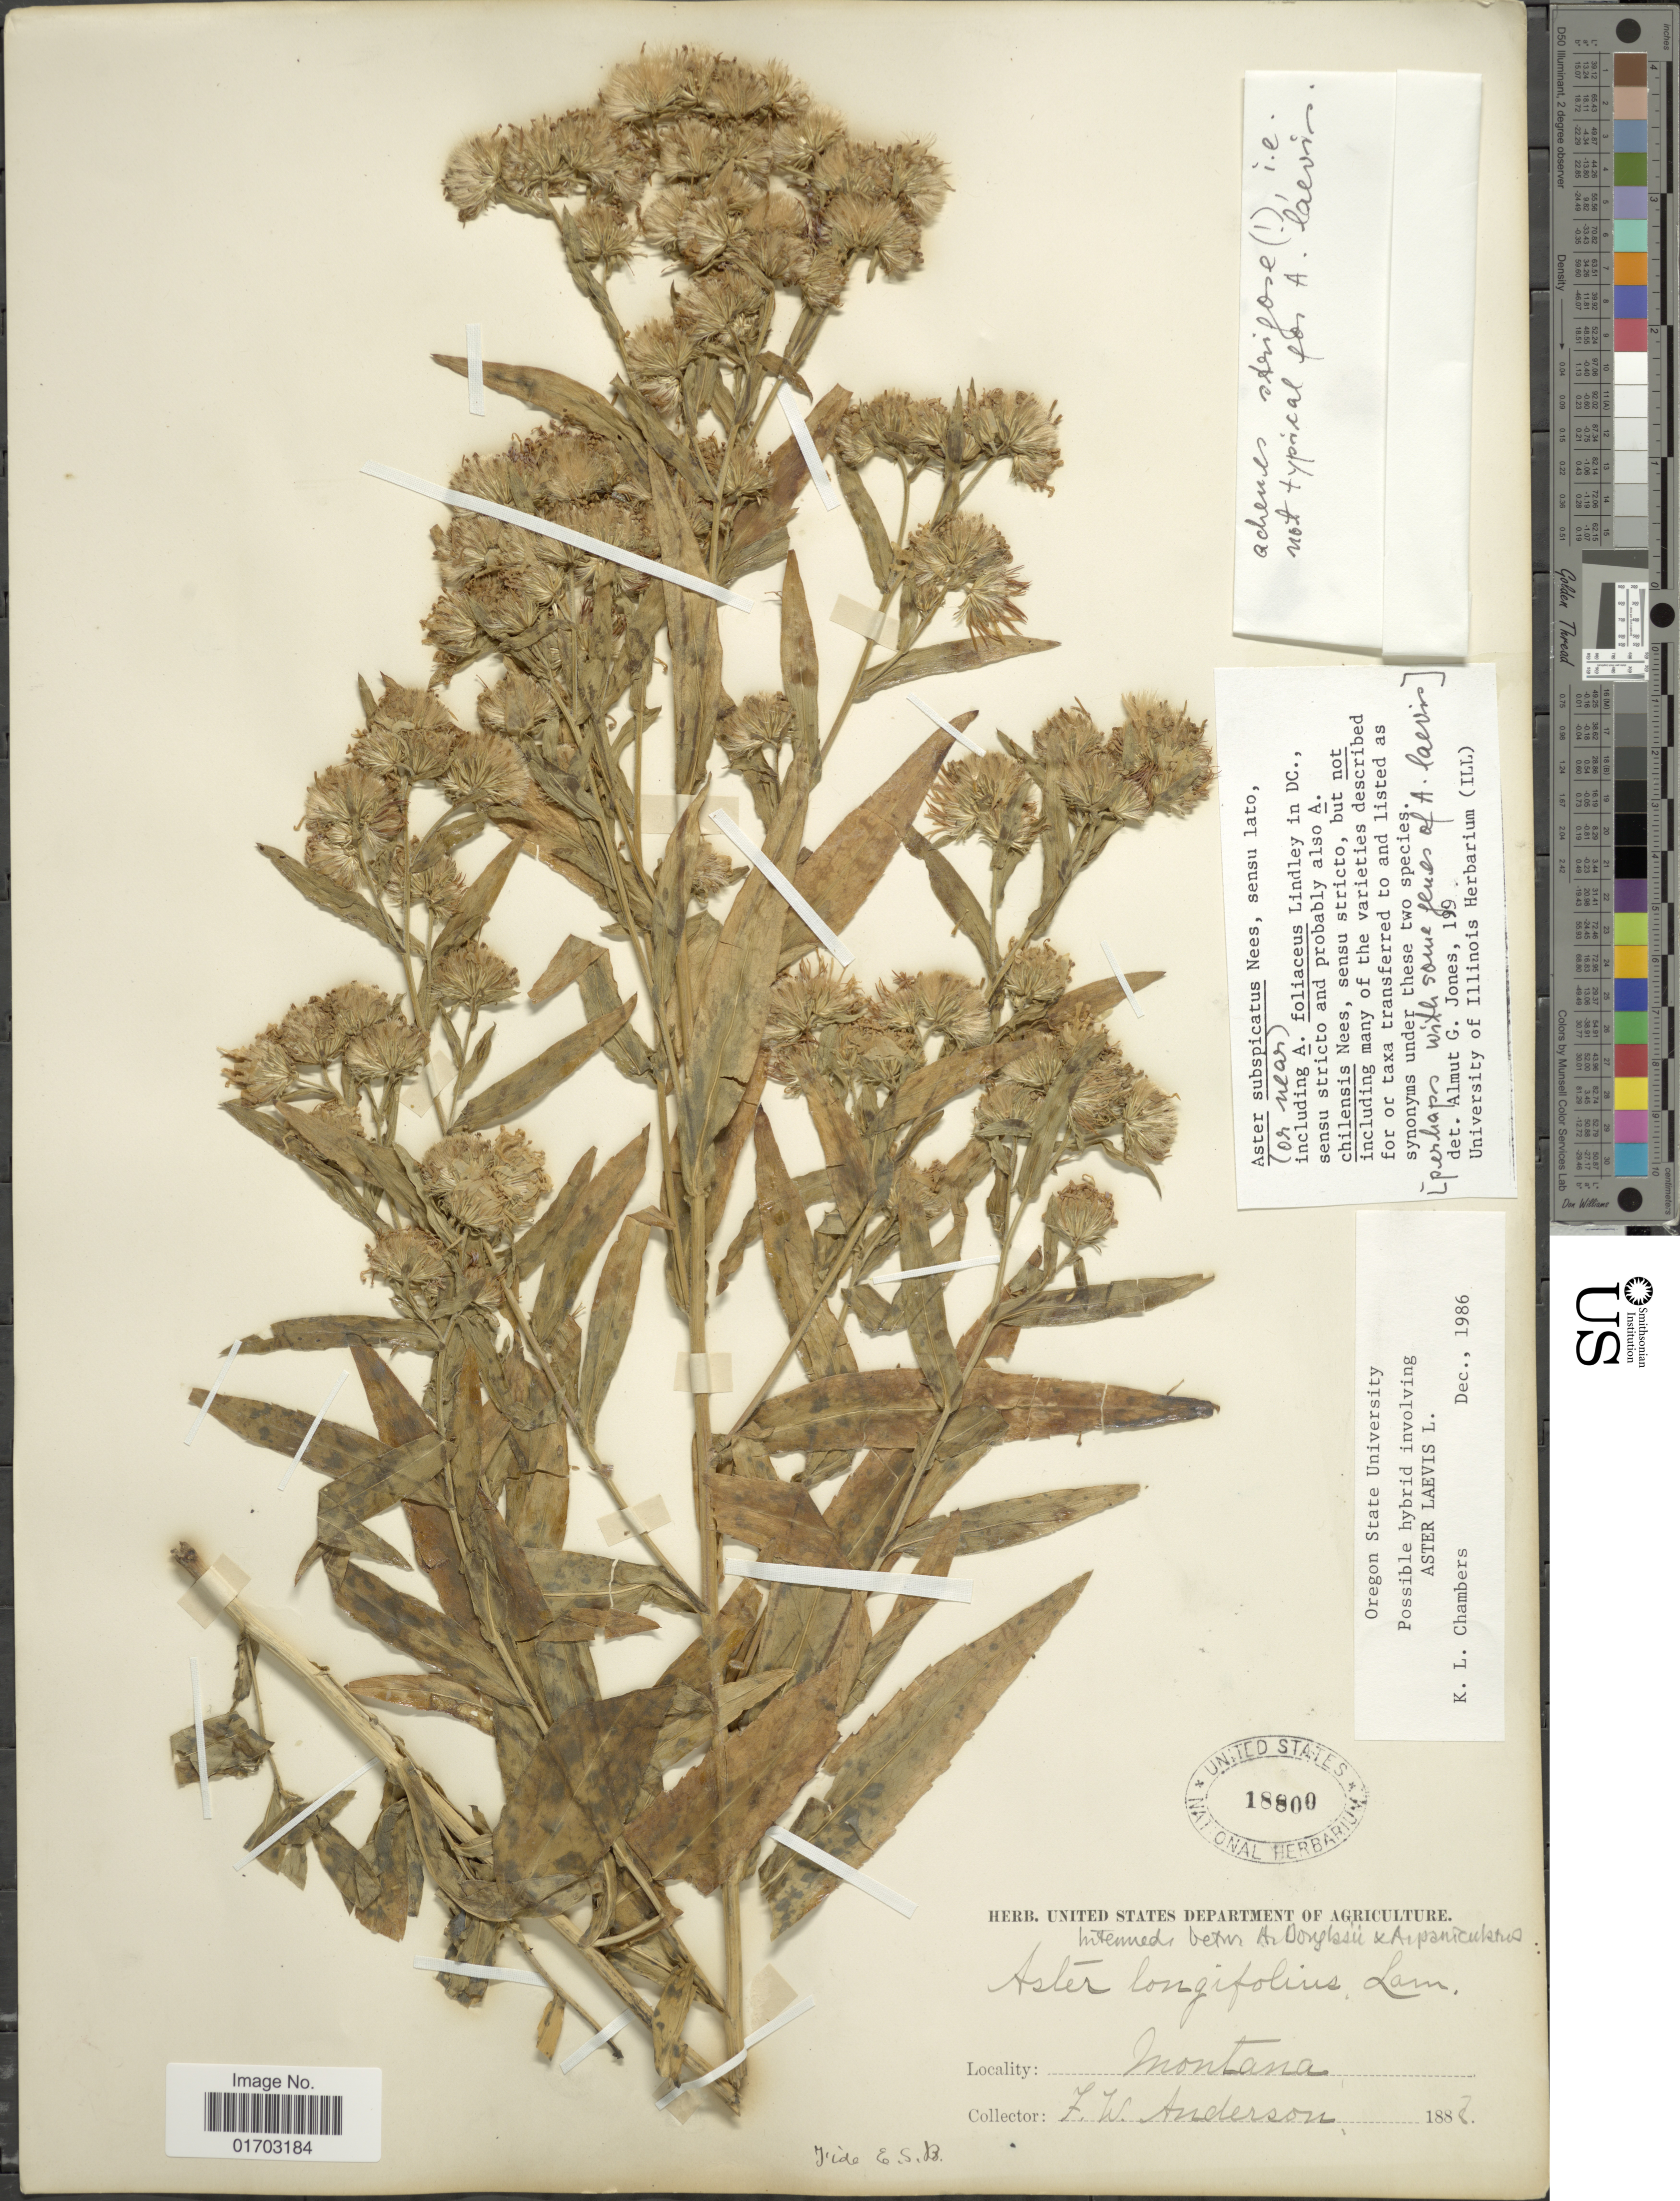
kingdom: Plantae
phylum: Tracheophyta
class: Magnoliopsida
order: Asterales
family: Asteraceae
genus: Symphyotrichum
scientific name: Symphyotrichum subspicatum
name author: (Nees) G.L. Nesom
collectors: F. W. Anderson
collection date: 1887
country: United States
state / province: Montana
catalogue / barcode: US 18800